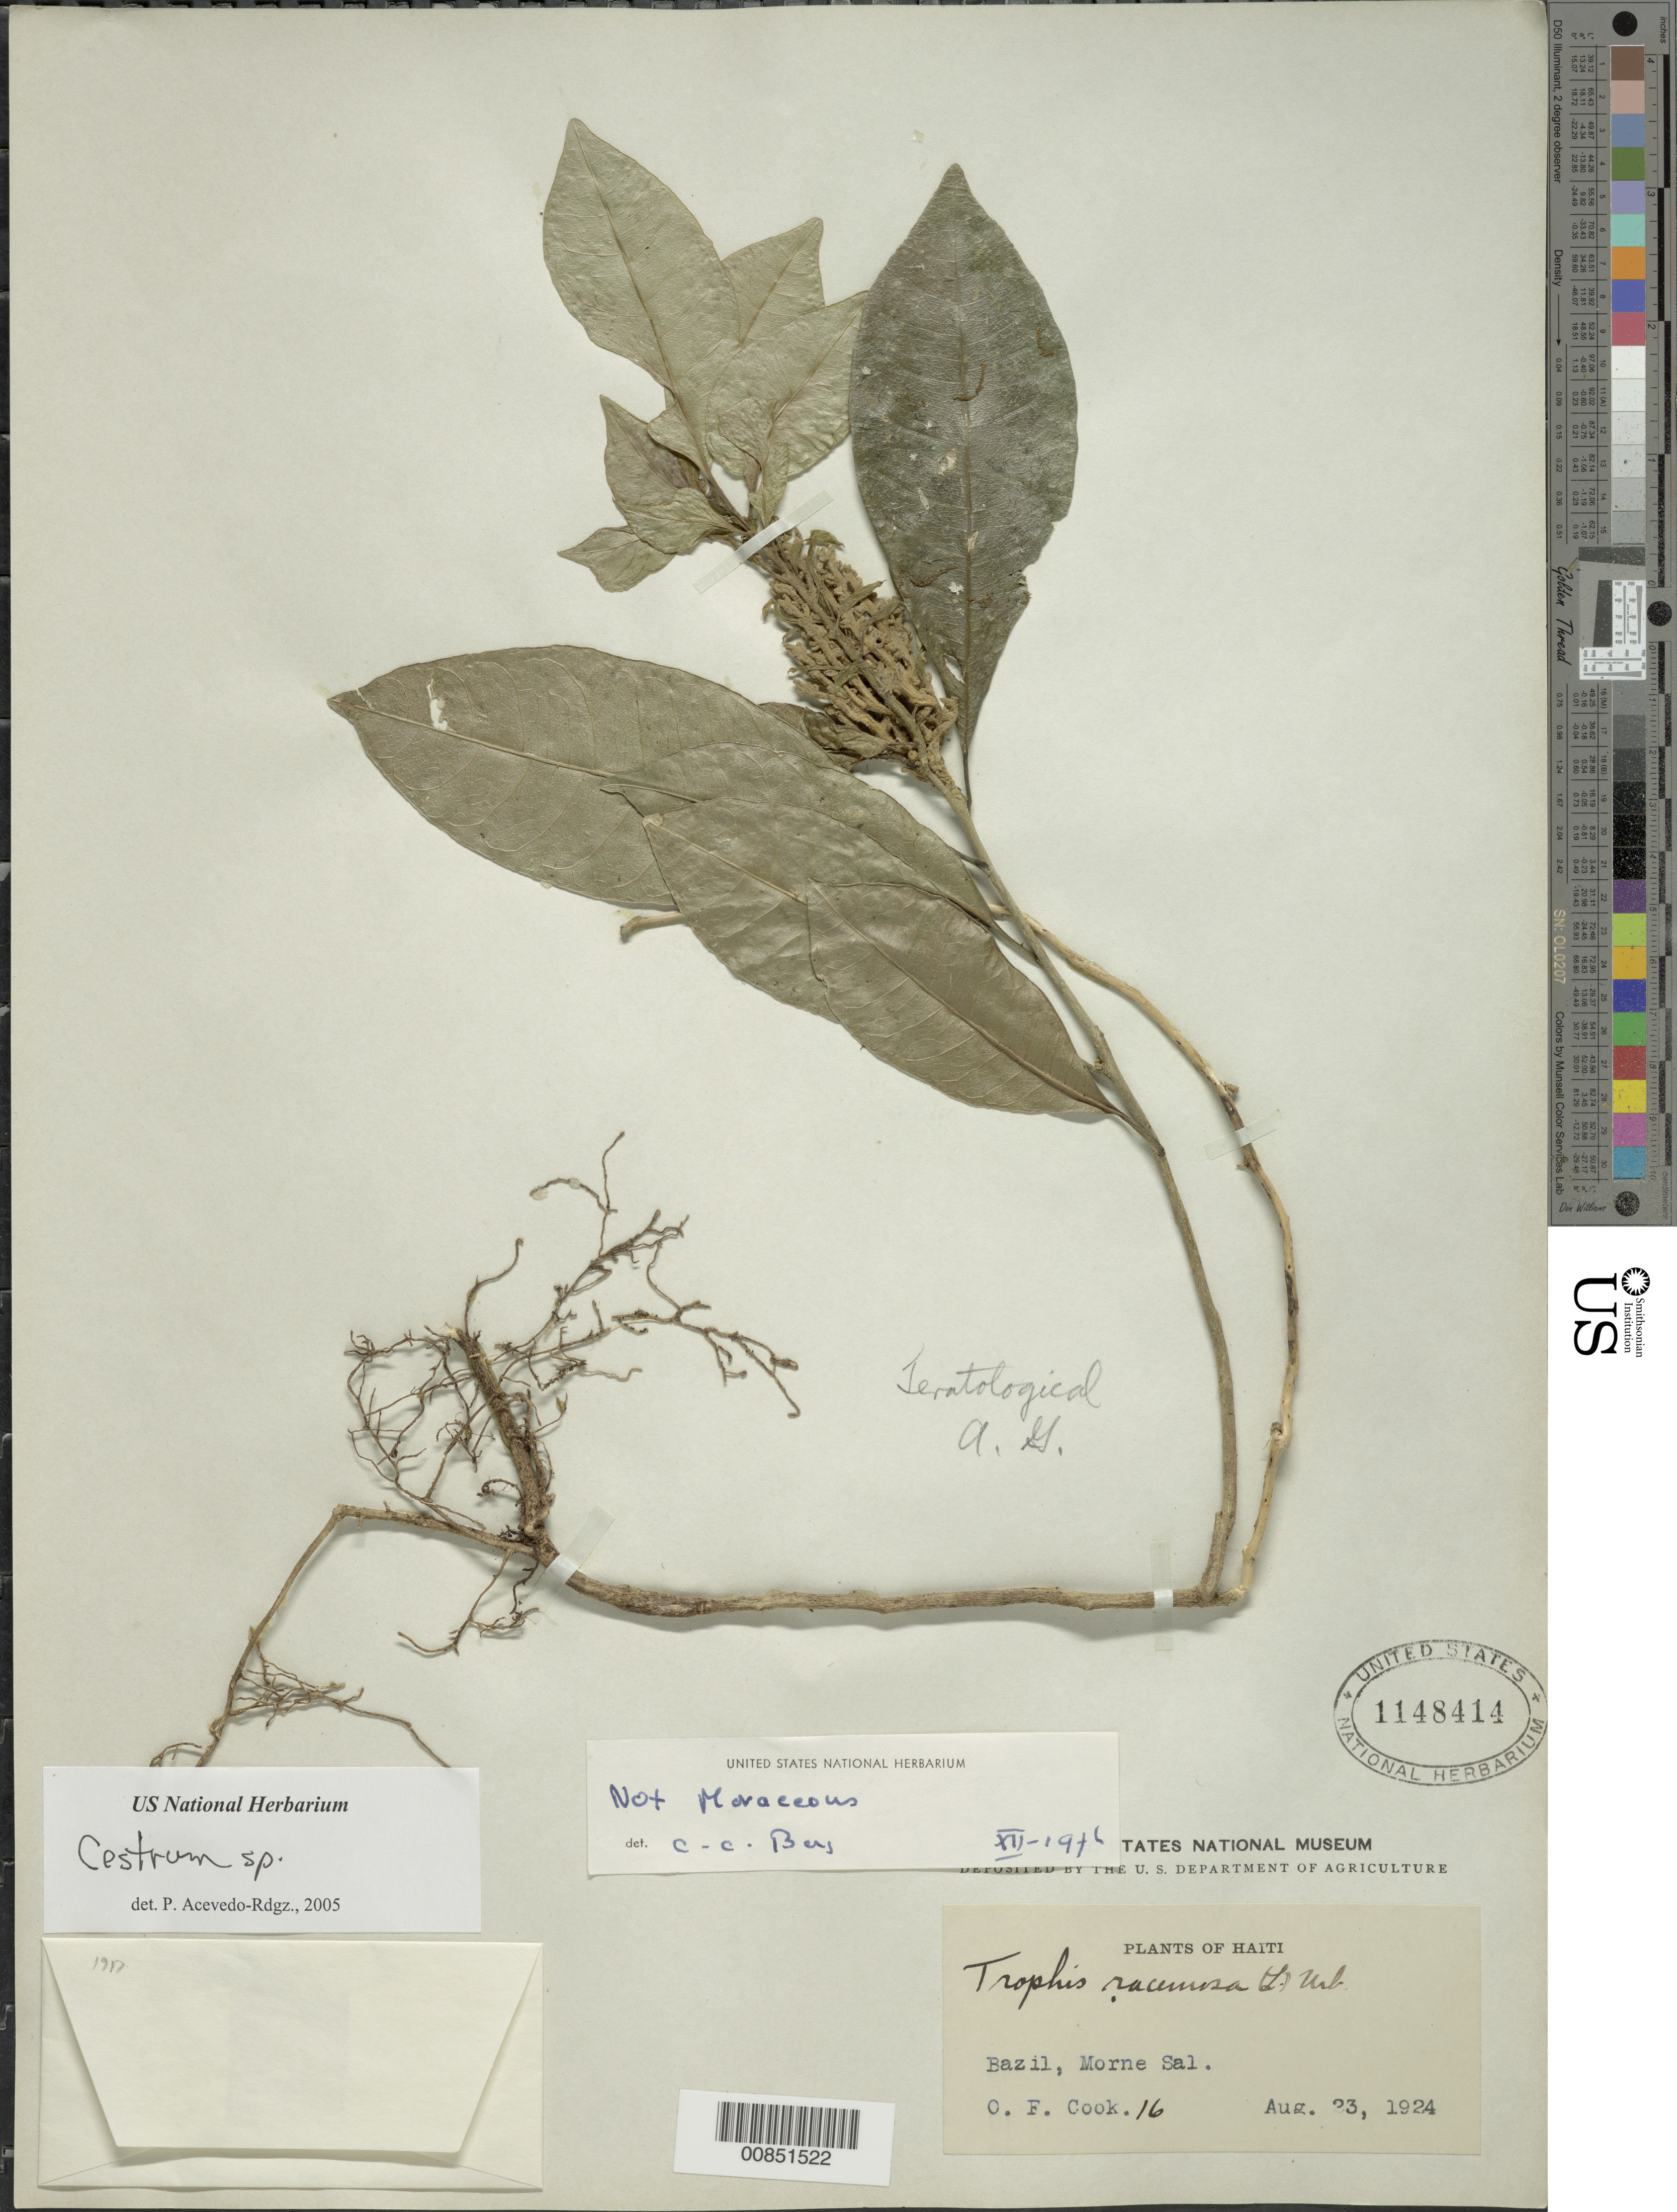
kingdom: Plantae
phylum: Tracheophyta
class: Magnoliopsida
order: Solanales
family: Solanaceae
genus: Cestrum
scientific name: Cestrum sp.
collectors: O. F. Cook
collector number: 16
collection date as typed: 23 Aug 1924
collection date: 1924-08-23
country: Haiti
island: Hispaniola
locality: Bazil, Morne Sal.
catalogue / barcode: US 1148414